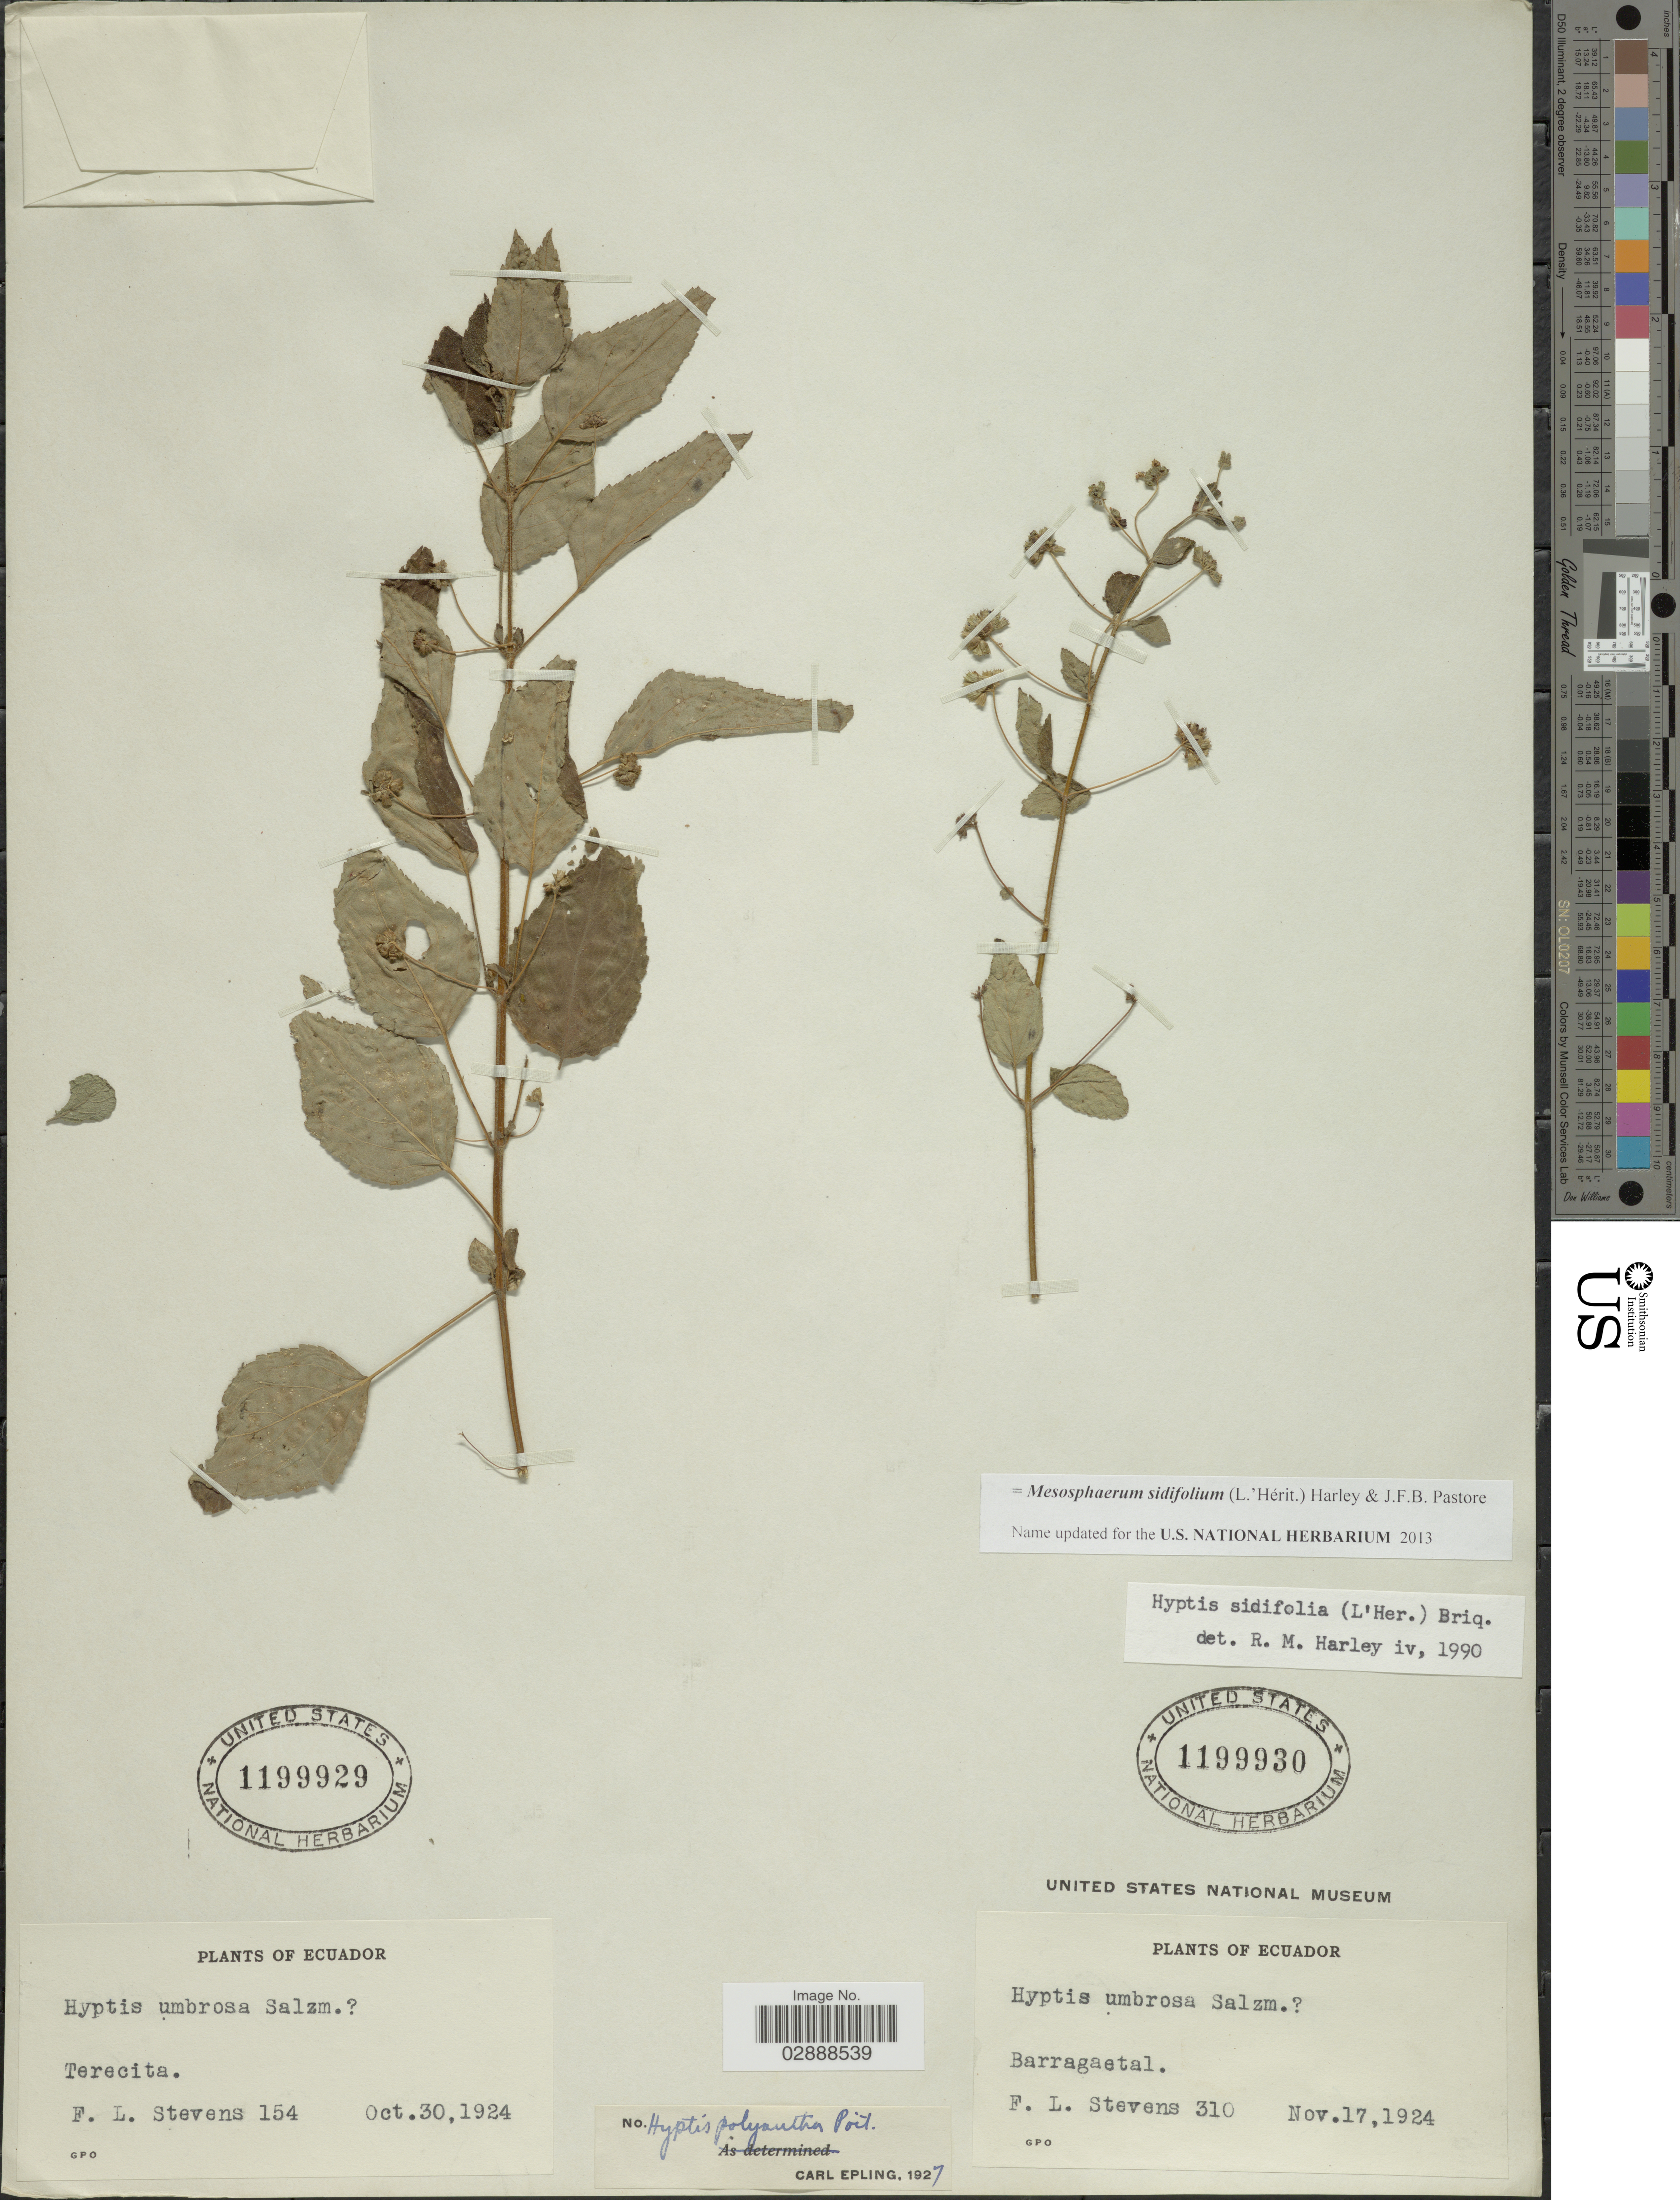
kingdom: Plantae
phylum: Tracheophyta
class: Magnoliopsida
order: Lamiales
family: Lamiaceae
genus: Mesosphaerum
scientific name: Mesosphaerum sidifolium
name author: (L'Hér.) Harley & J.F.B. Pastore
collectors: F. L. Stevens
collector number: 310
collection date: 1924-11-17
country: Ecuador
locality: Barragaetal.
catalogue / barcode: US 1199930-2